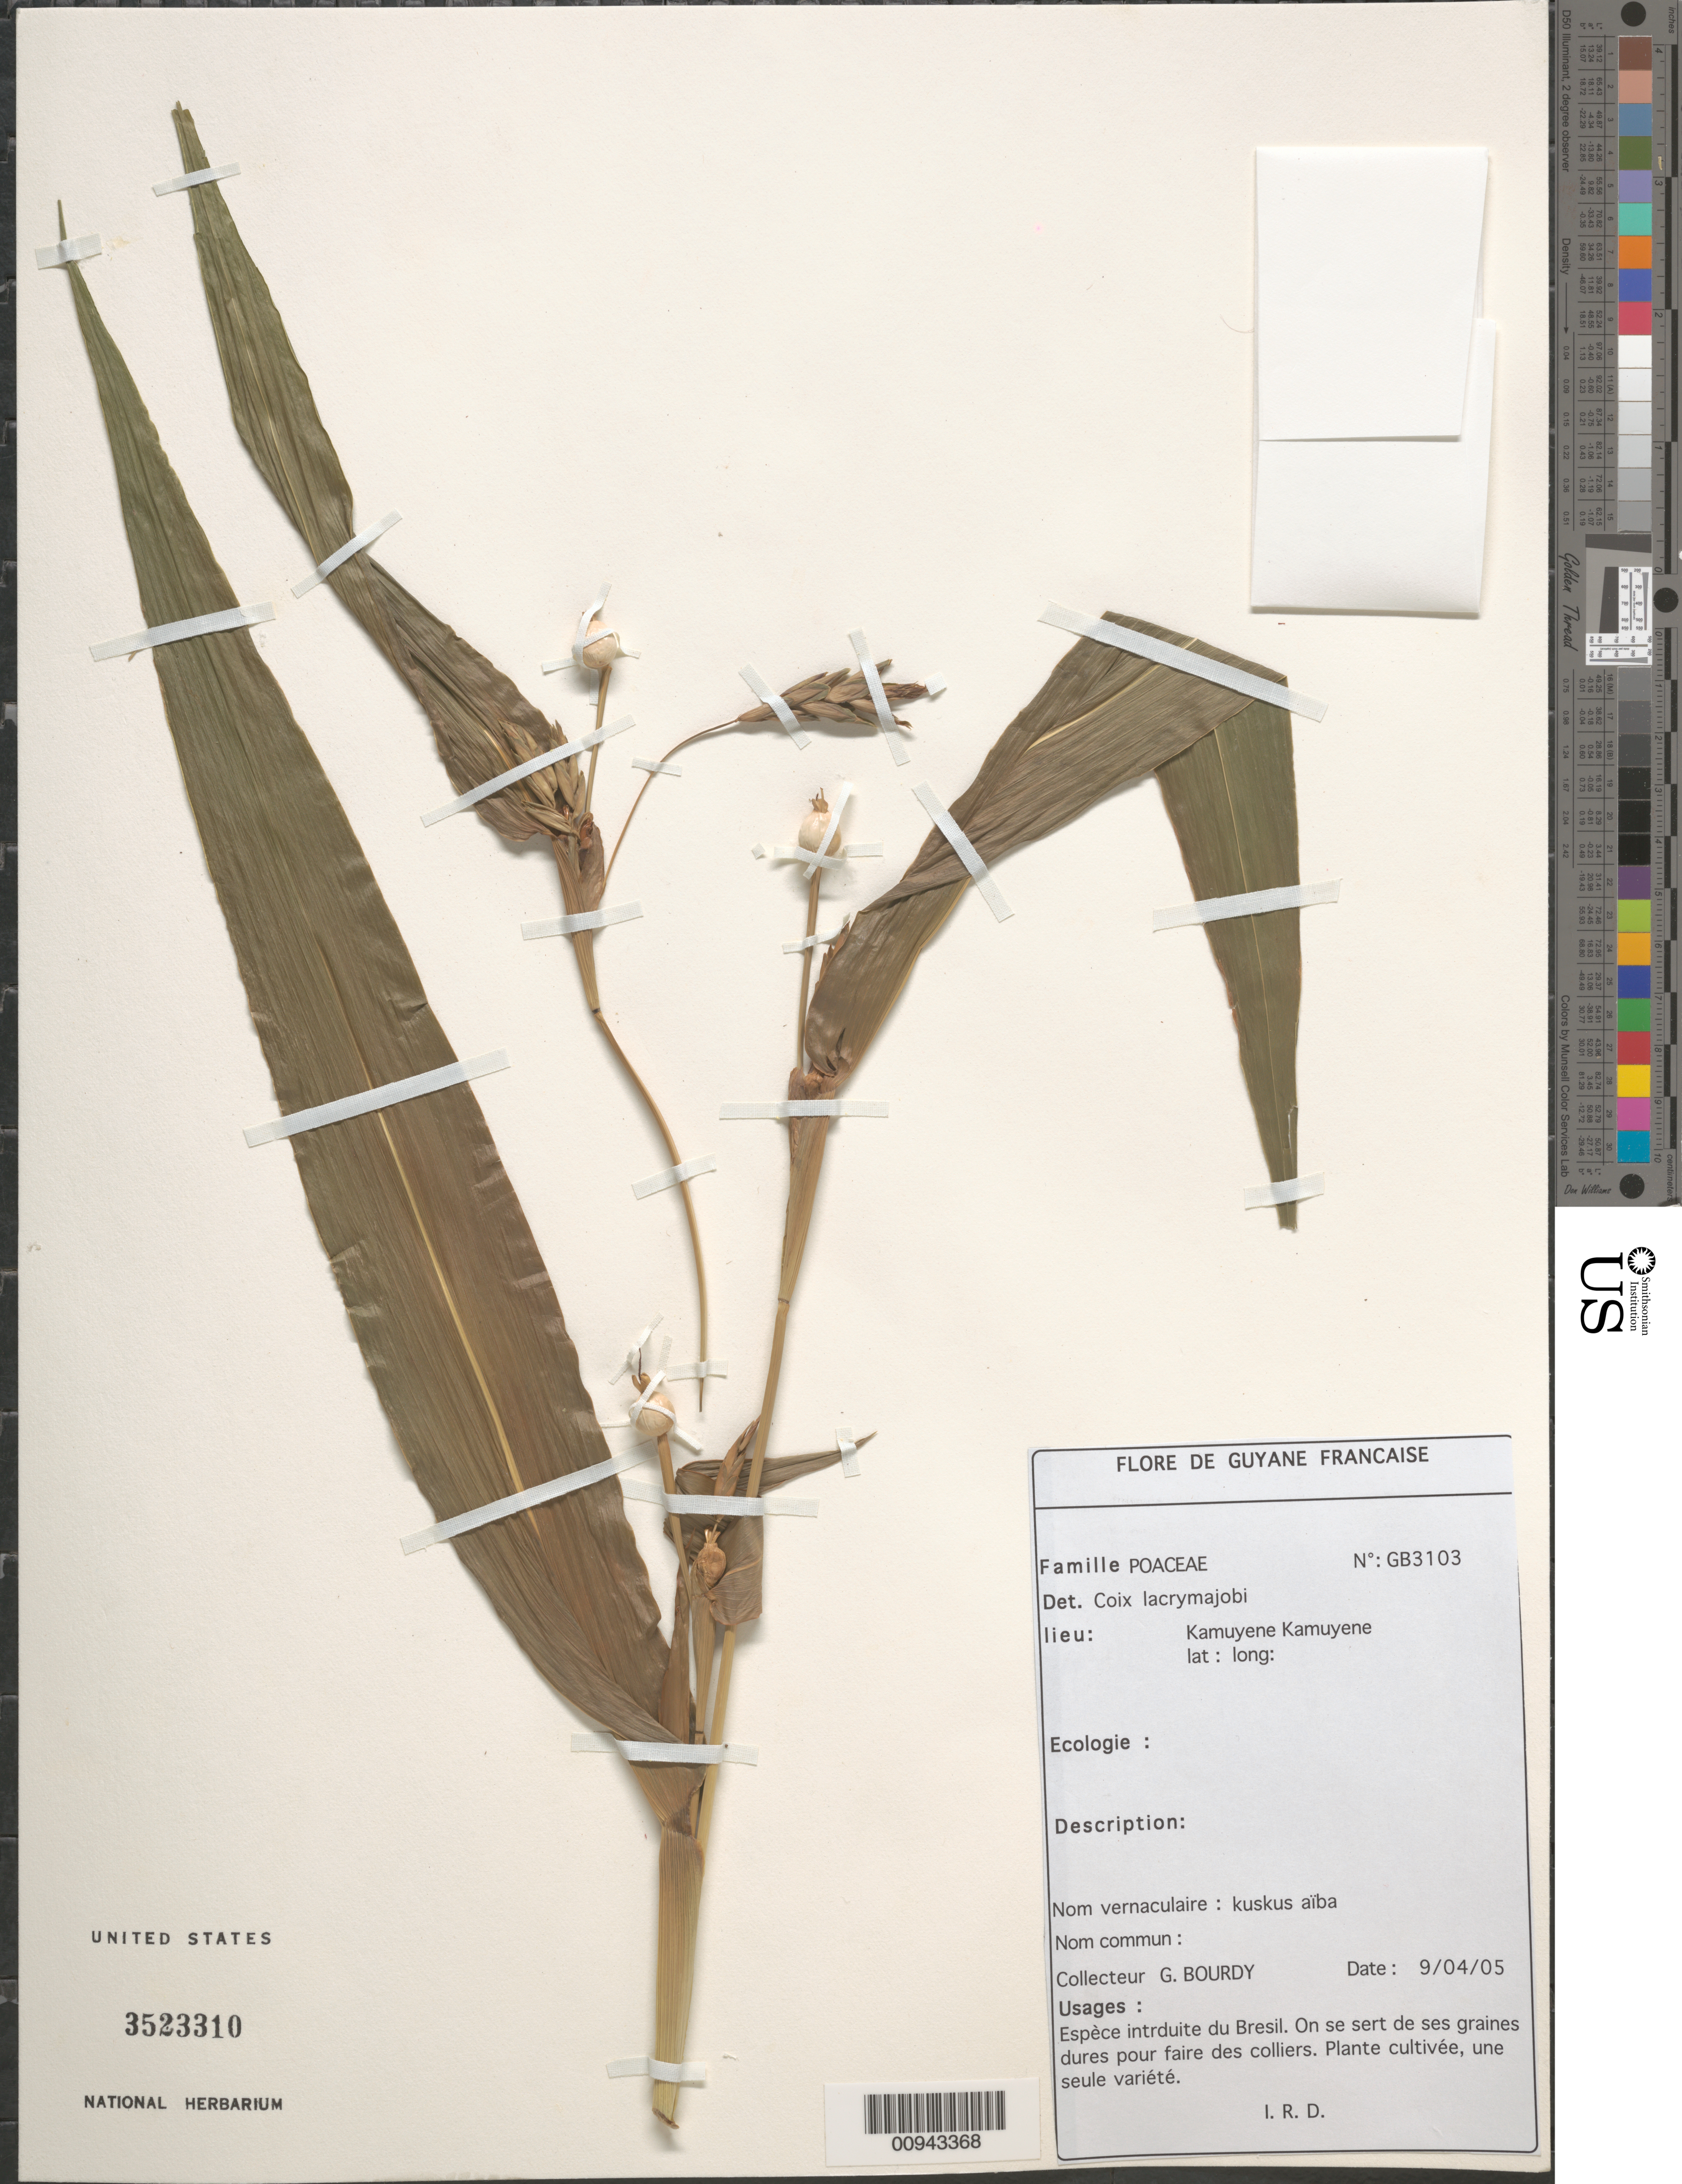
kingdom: Plantae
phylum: Tracheophyta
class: Liliopsida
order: Poales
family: Poaceae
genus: Coix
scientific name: Coix lacryma-jobi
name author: L.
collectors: G. Bourdy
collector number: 3103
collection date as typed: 9-Apr-05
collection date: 2005-04-09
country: French Guiana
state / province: Cayenne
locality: Kamuyene Kamuyene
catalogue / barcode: US 3523310